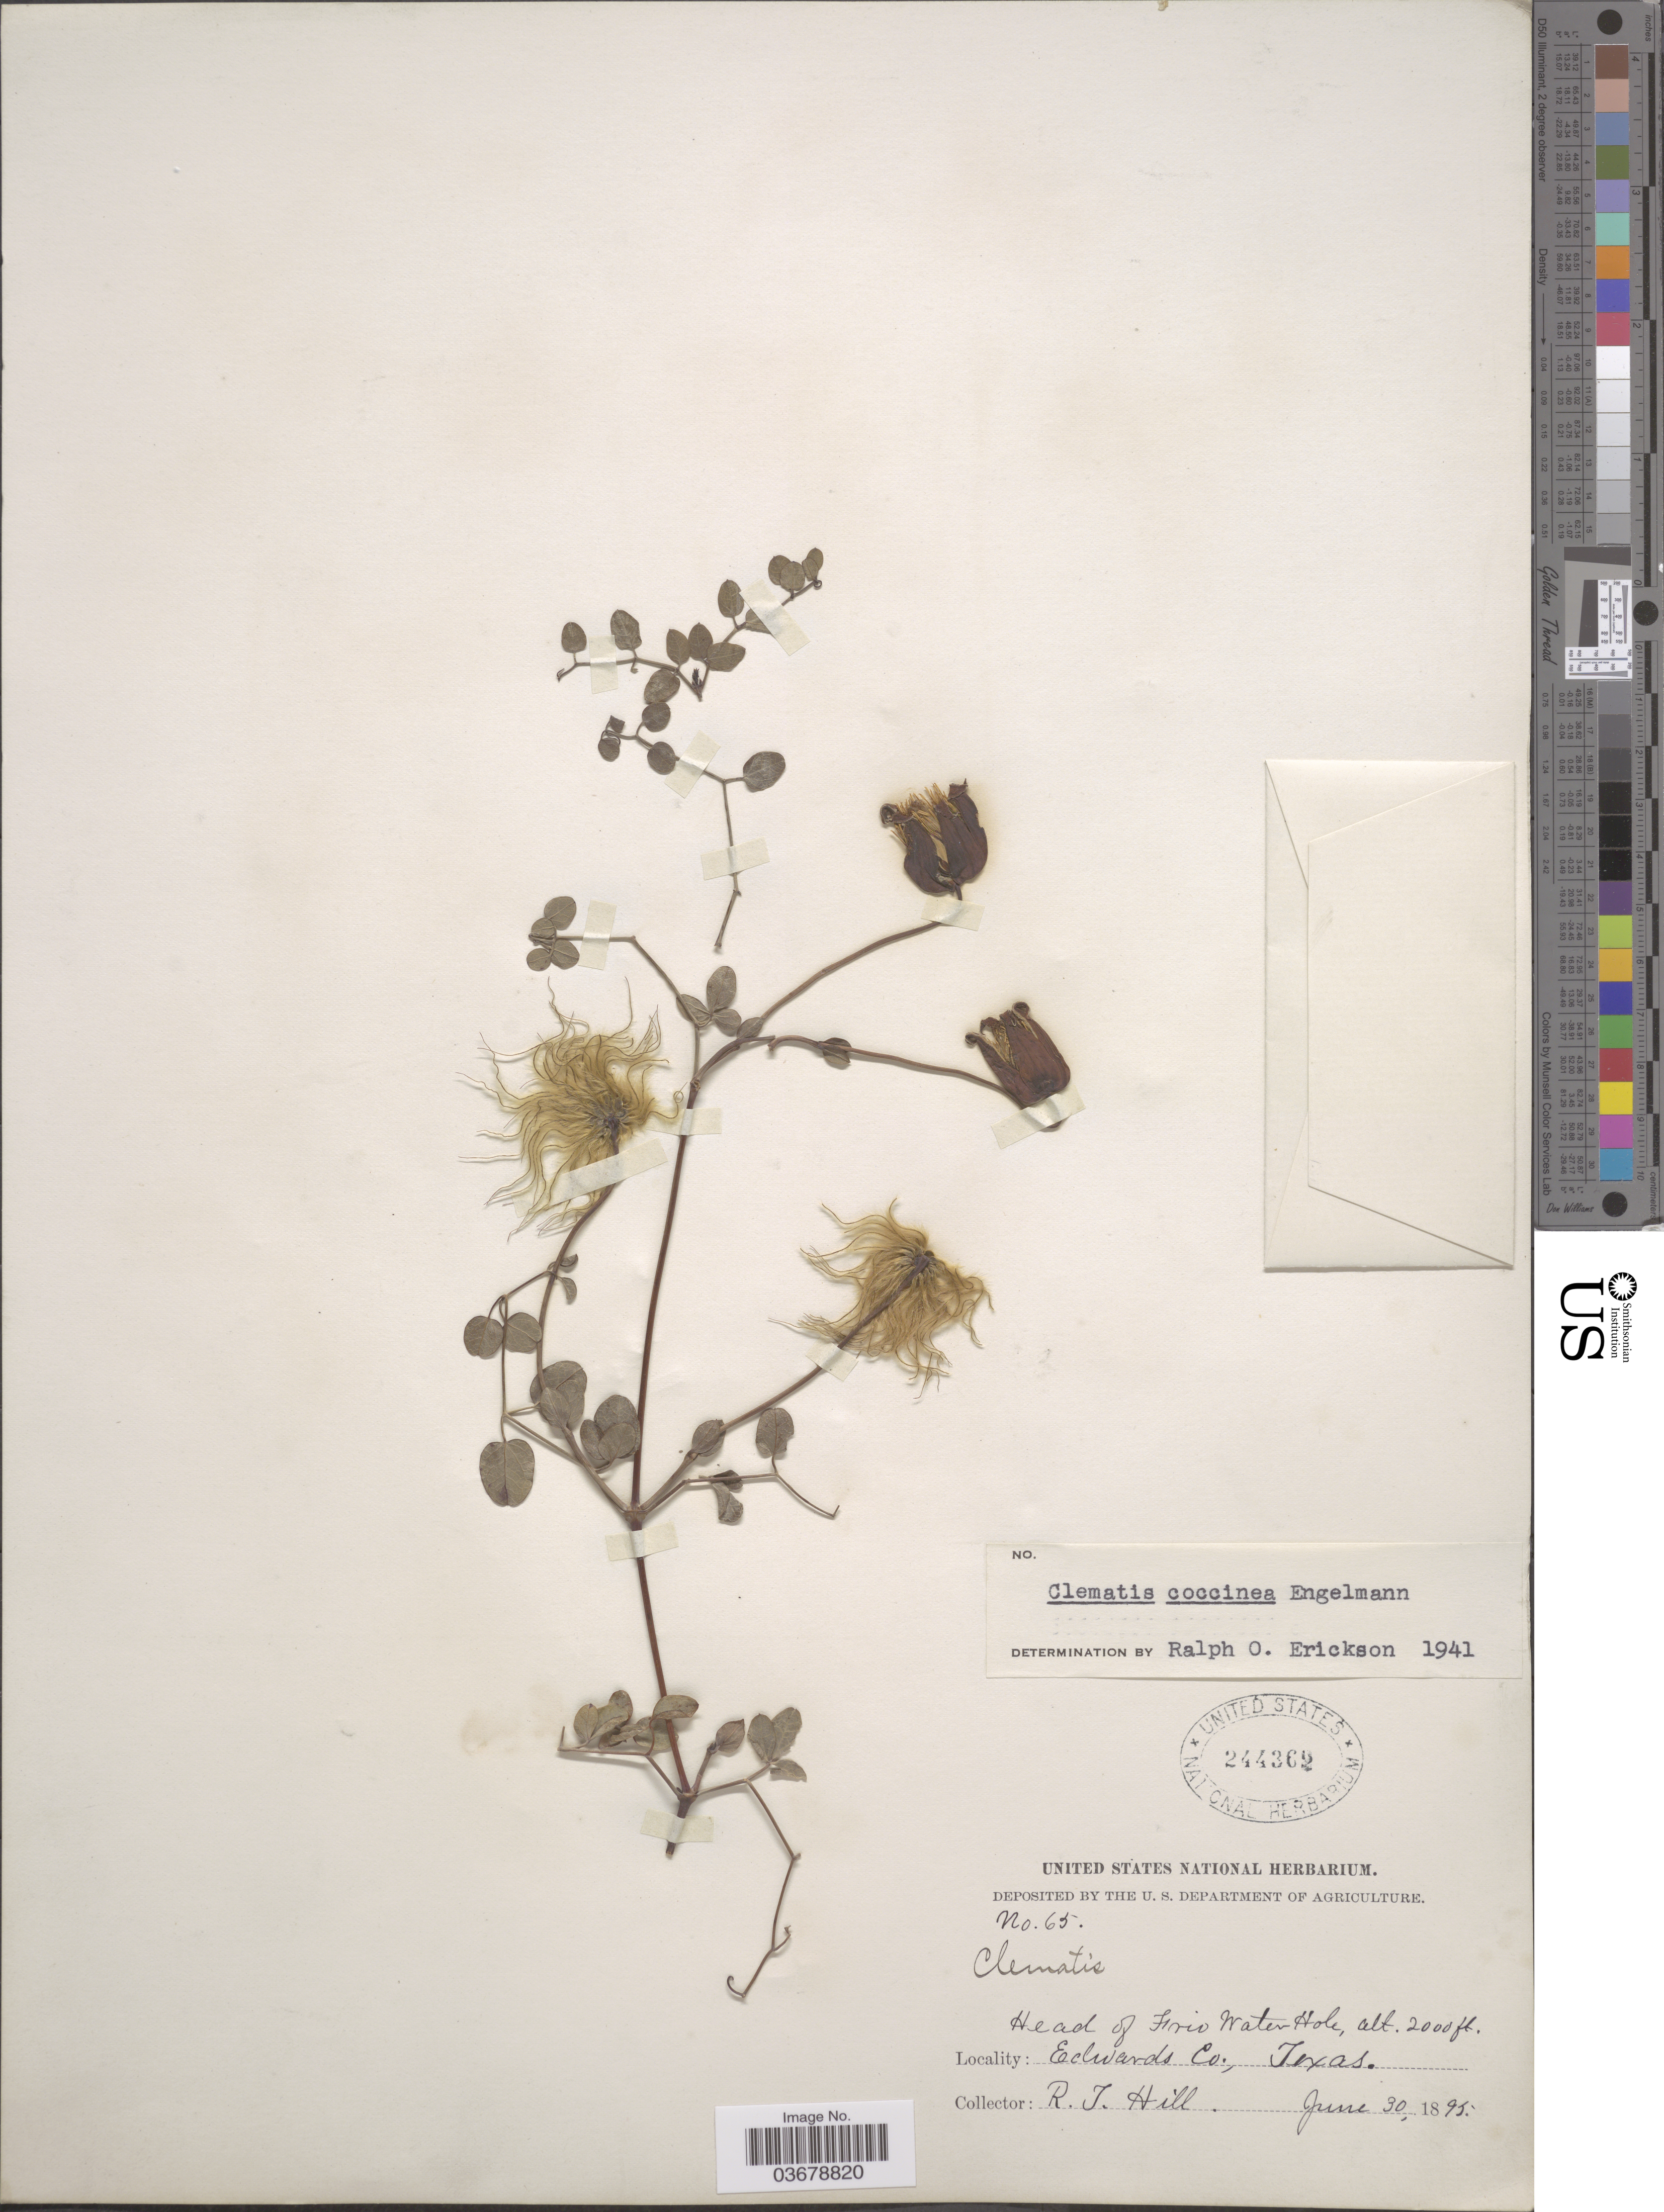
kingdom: Plantae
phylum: Tracheophyta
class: Magnoliopsida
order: Ranunculales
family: Ranunculaceae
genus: Clematis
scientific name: Clematis texensis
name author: Buckley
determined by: Strong, M. T., (US), Smithsonian Institution - National Museum of Natural History (UNITED STATES)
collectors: R. J. Hill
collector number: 65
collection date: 1895-06-30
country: United States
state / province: Texas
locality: Head of Frio Water Hole. Edwards Co.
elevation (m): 610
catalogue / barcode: US 244362